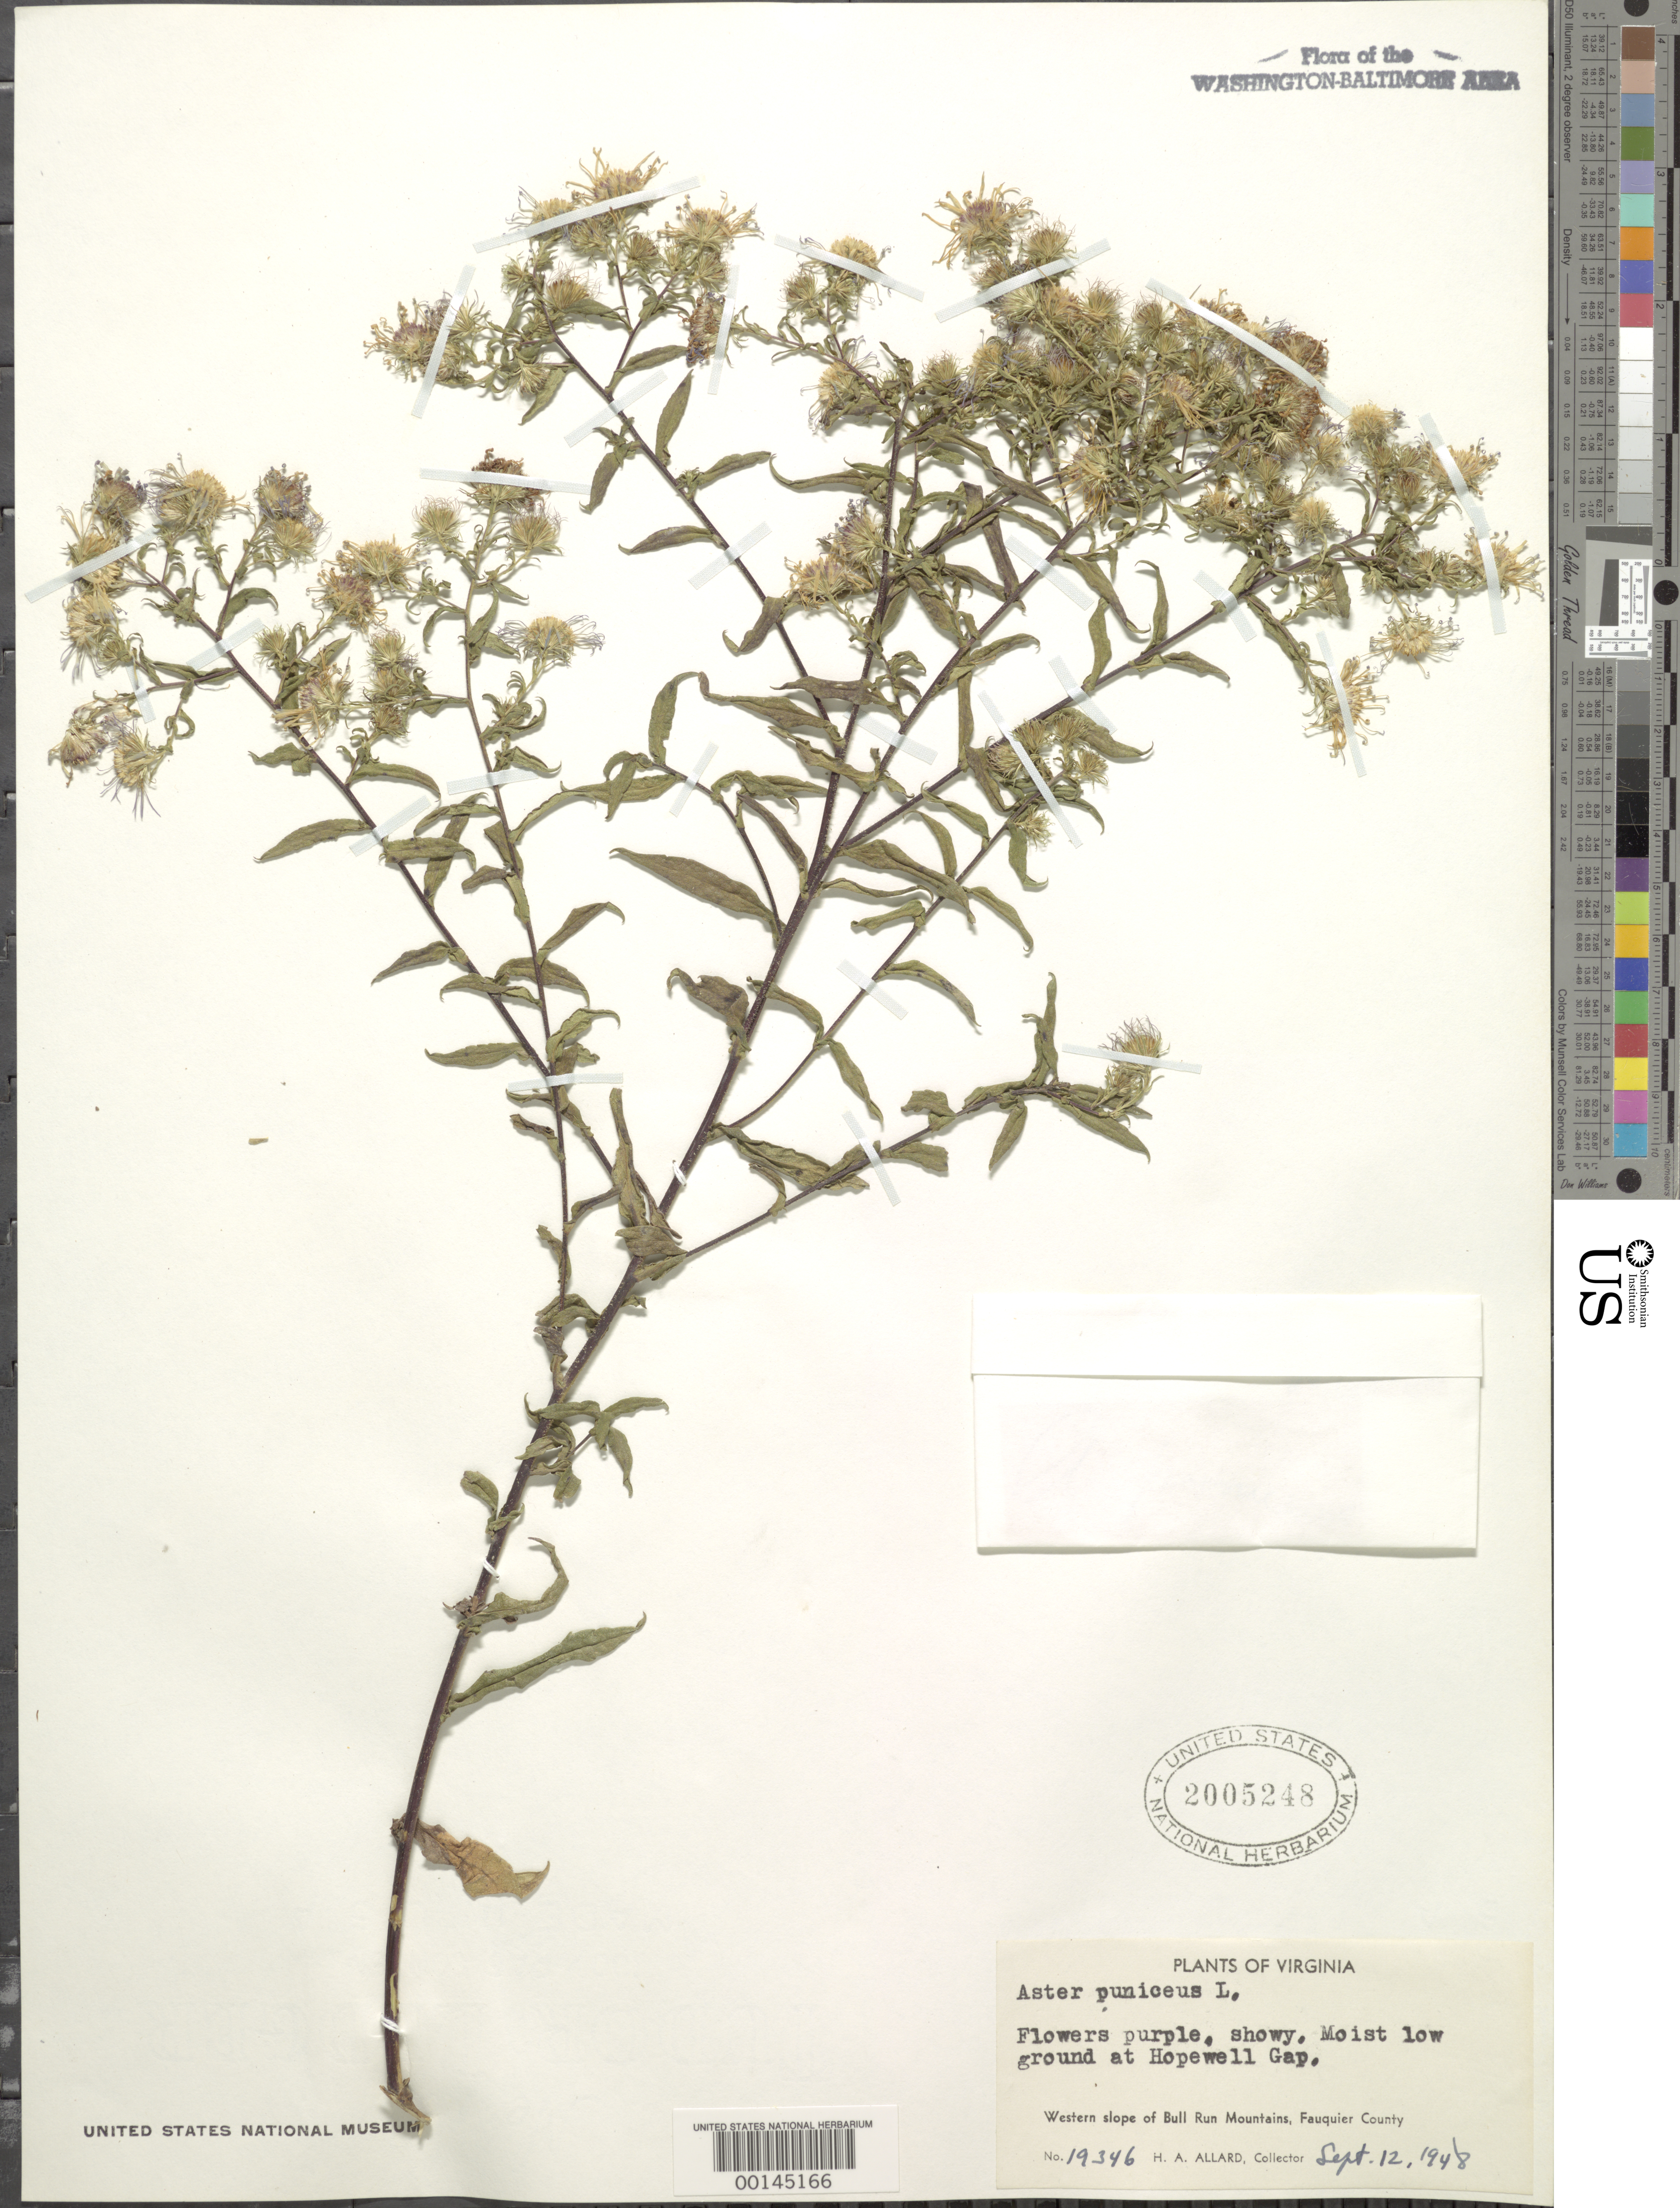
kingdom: Plantae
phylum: Tracheophyta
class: Magnoliopsida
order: Asterales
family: Asteraceae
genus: Symphyotrichum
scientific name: Symphyotrichum puniceum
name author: (L.) Á. Löve & D. Löve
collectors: H. A. Allard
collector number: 19346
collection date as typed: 12 Sep 1948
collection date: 1948-09-12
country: United States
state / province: Virginia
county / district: Fauquier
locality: Hopewell Gap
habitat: Moist low ground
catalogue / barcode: US 2005248